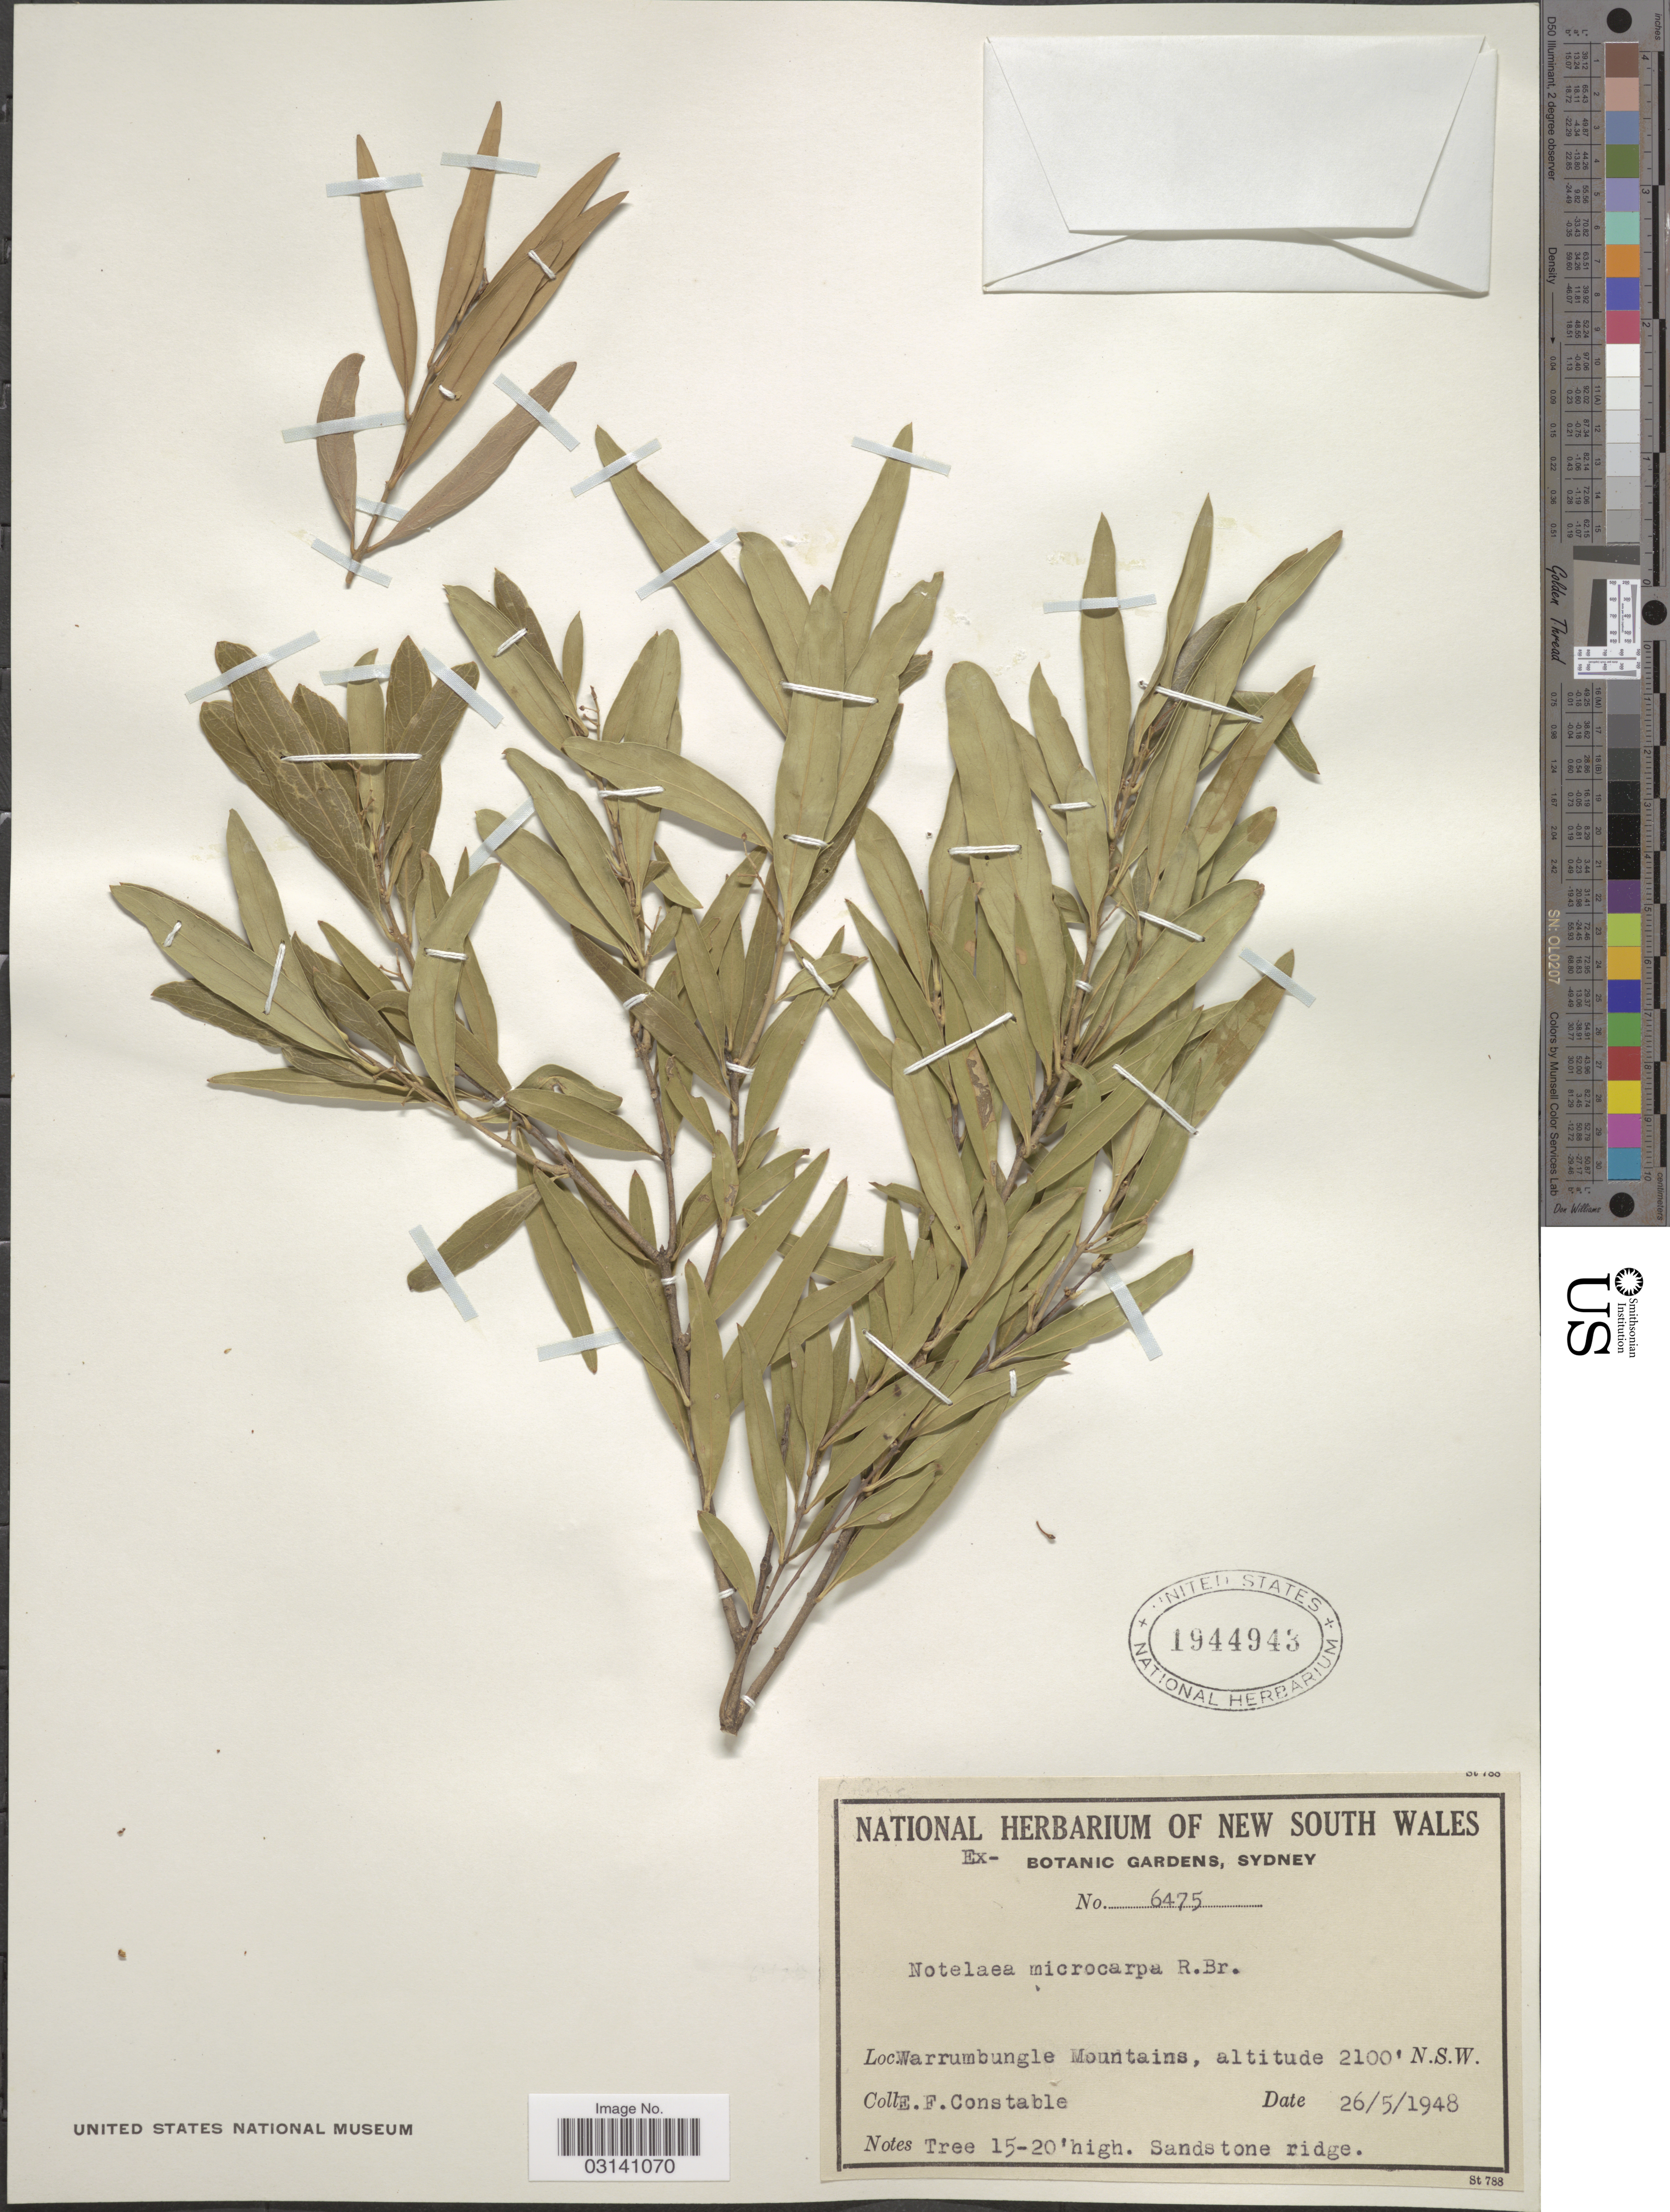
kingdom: Plantae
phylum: Tracheophyta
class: Magnoliopsida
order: Lamiales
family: Oleaceae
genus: Notelaea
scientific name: Notelaea microcarpa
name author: R. Br.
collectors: E. F. Constable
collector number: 6475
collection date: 1948-05-26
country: Australia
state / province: New South Wales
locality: Warrumbungle Mountains, N.S.W.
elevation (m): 640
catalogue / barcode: US 1944943